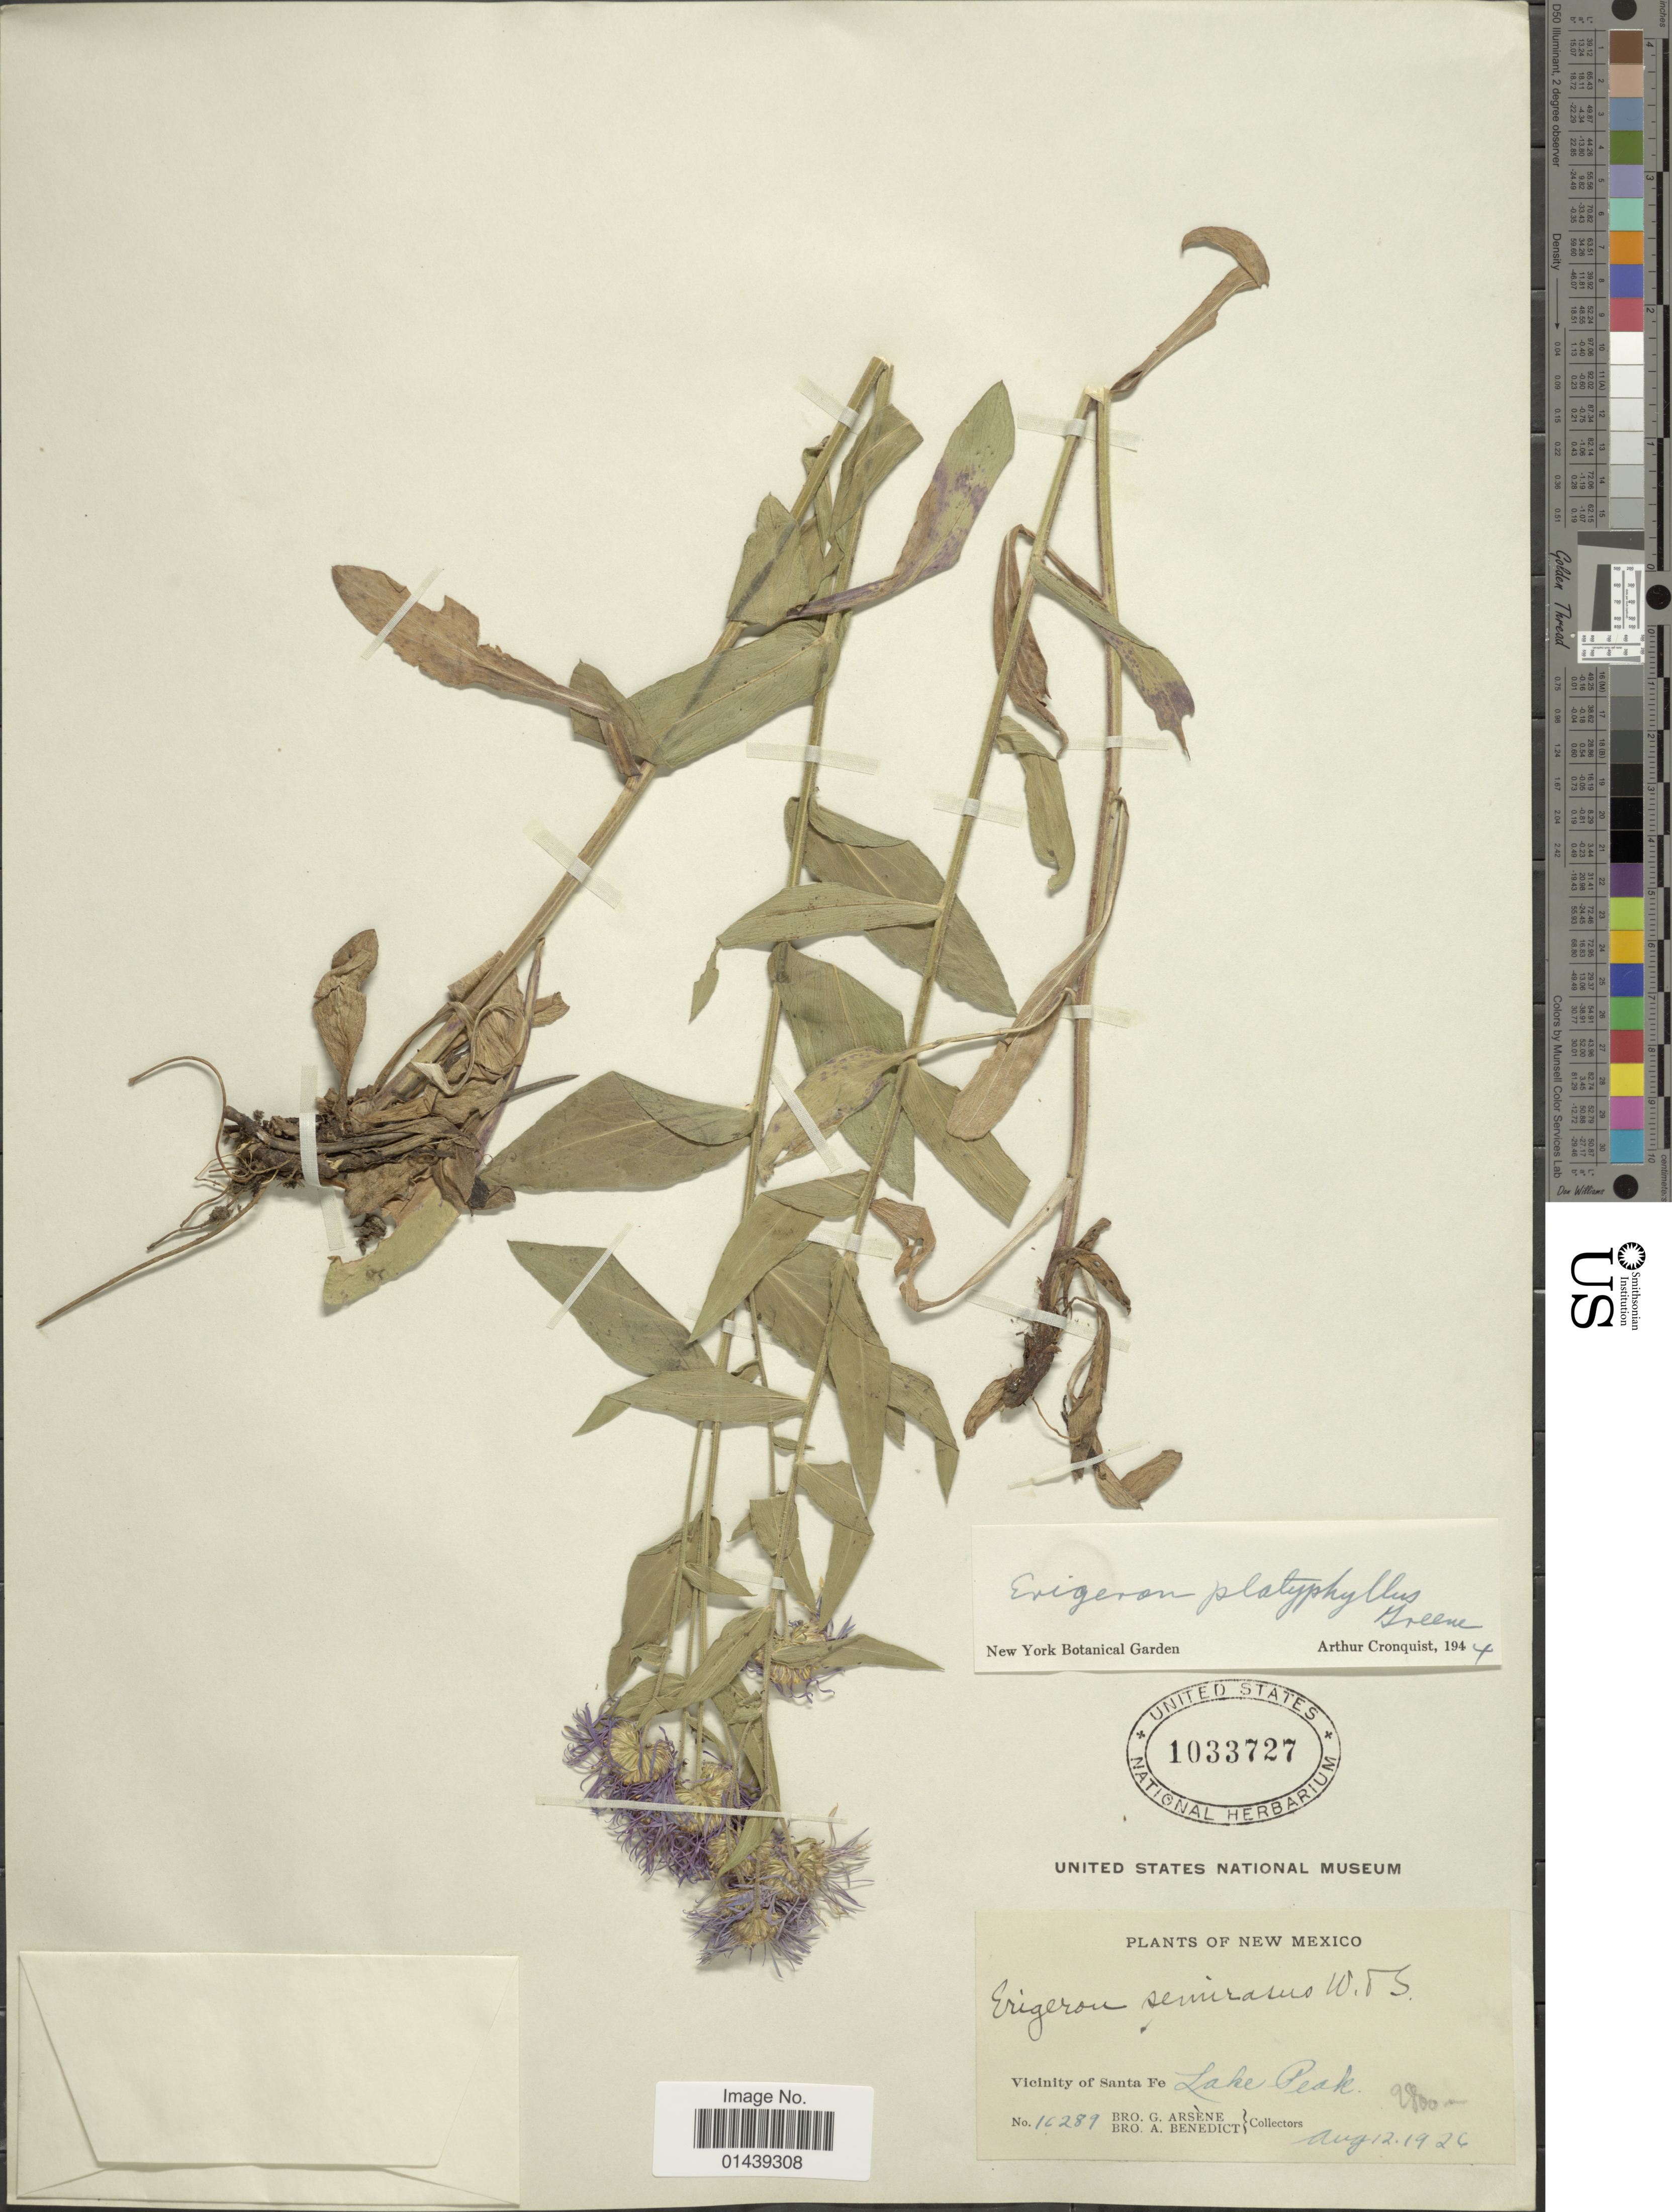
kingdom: Plantae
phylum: Tracheophyta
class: Magnoliopsida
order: Asterales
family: Asteraceae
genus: Erigeron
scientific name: Erigeron platyphyllus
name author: Greene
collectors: Bro. G. Arsène & B. Ayers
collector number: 16289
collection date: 1926-08-12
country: United States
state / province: New Mexico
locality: Vicinity of Santa Fe. Lake Peak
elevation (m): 2800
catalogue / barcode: US 1033727